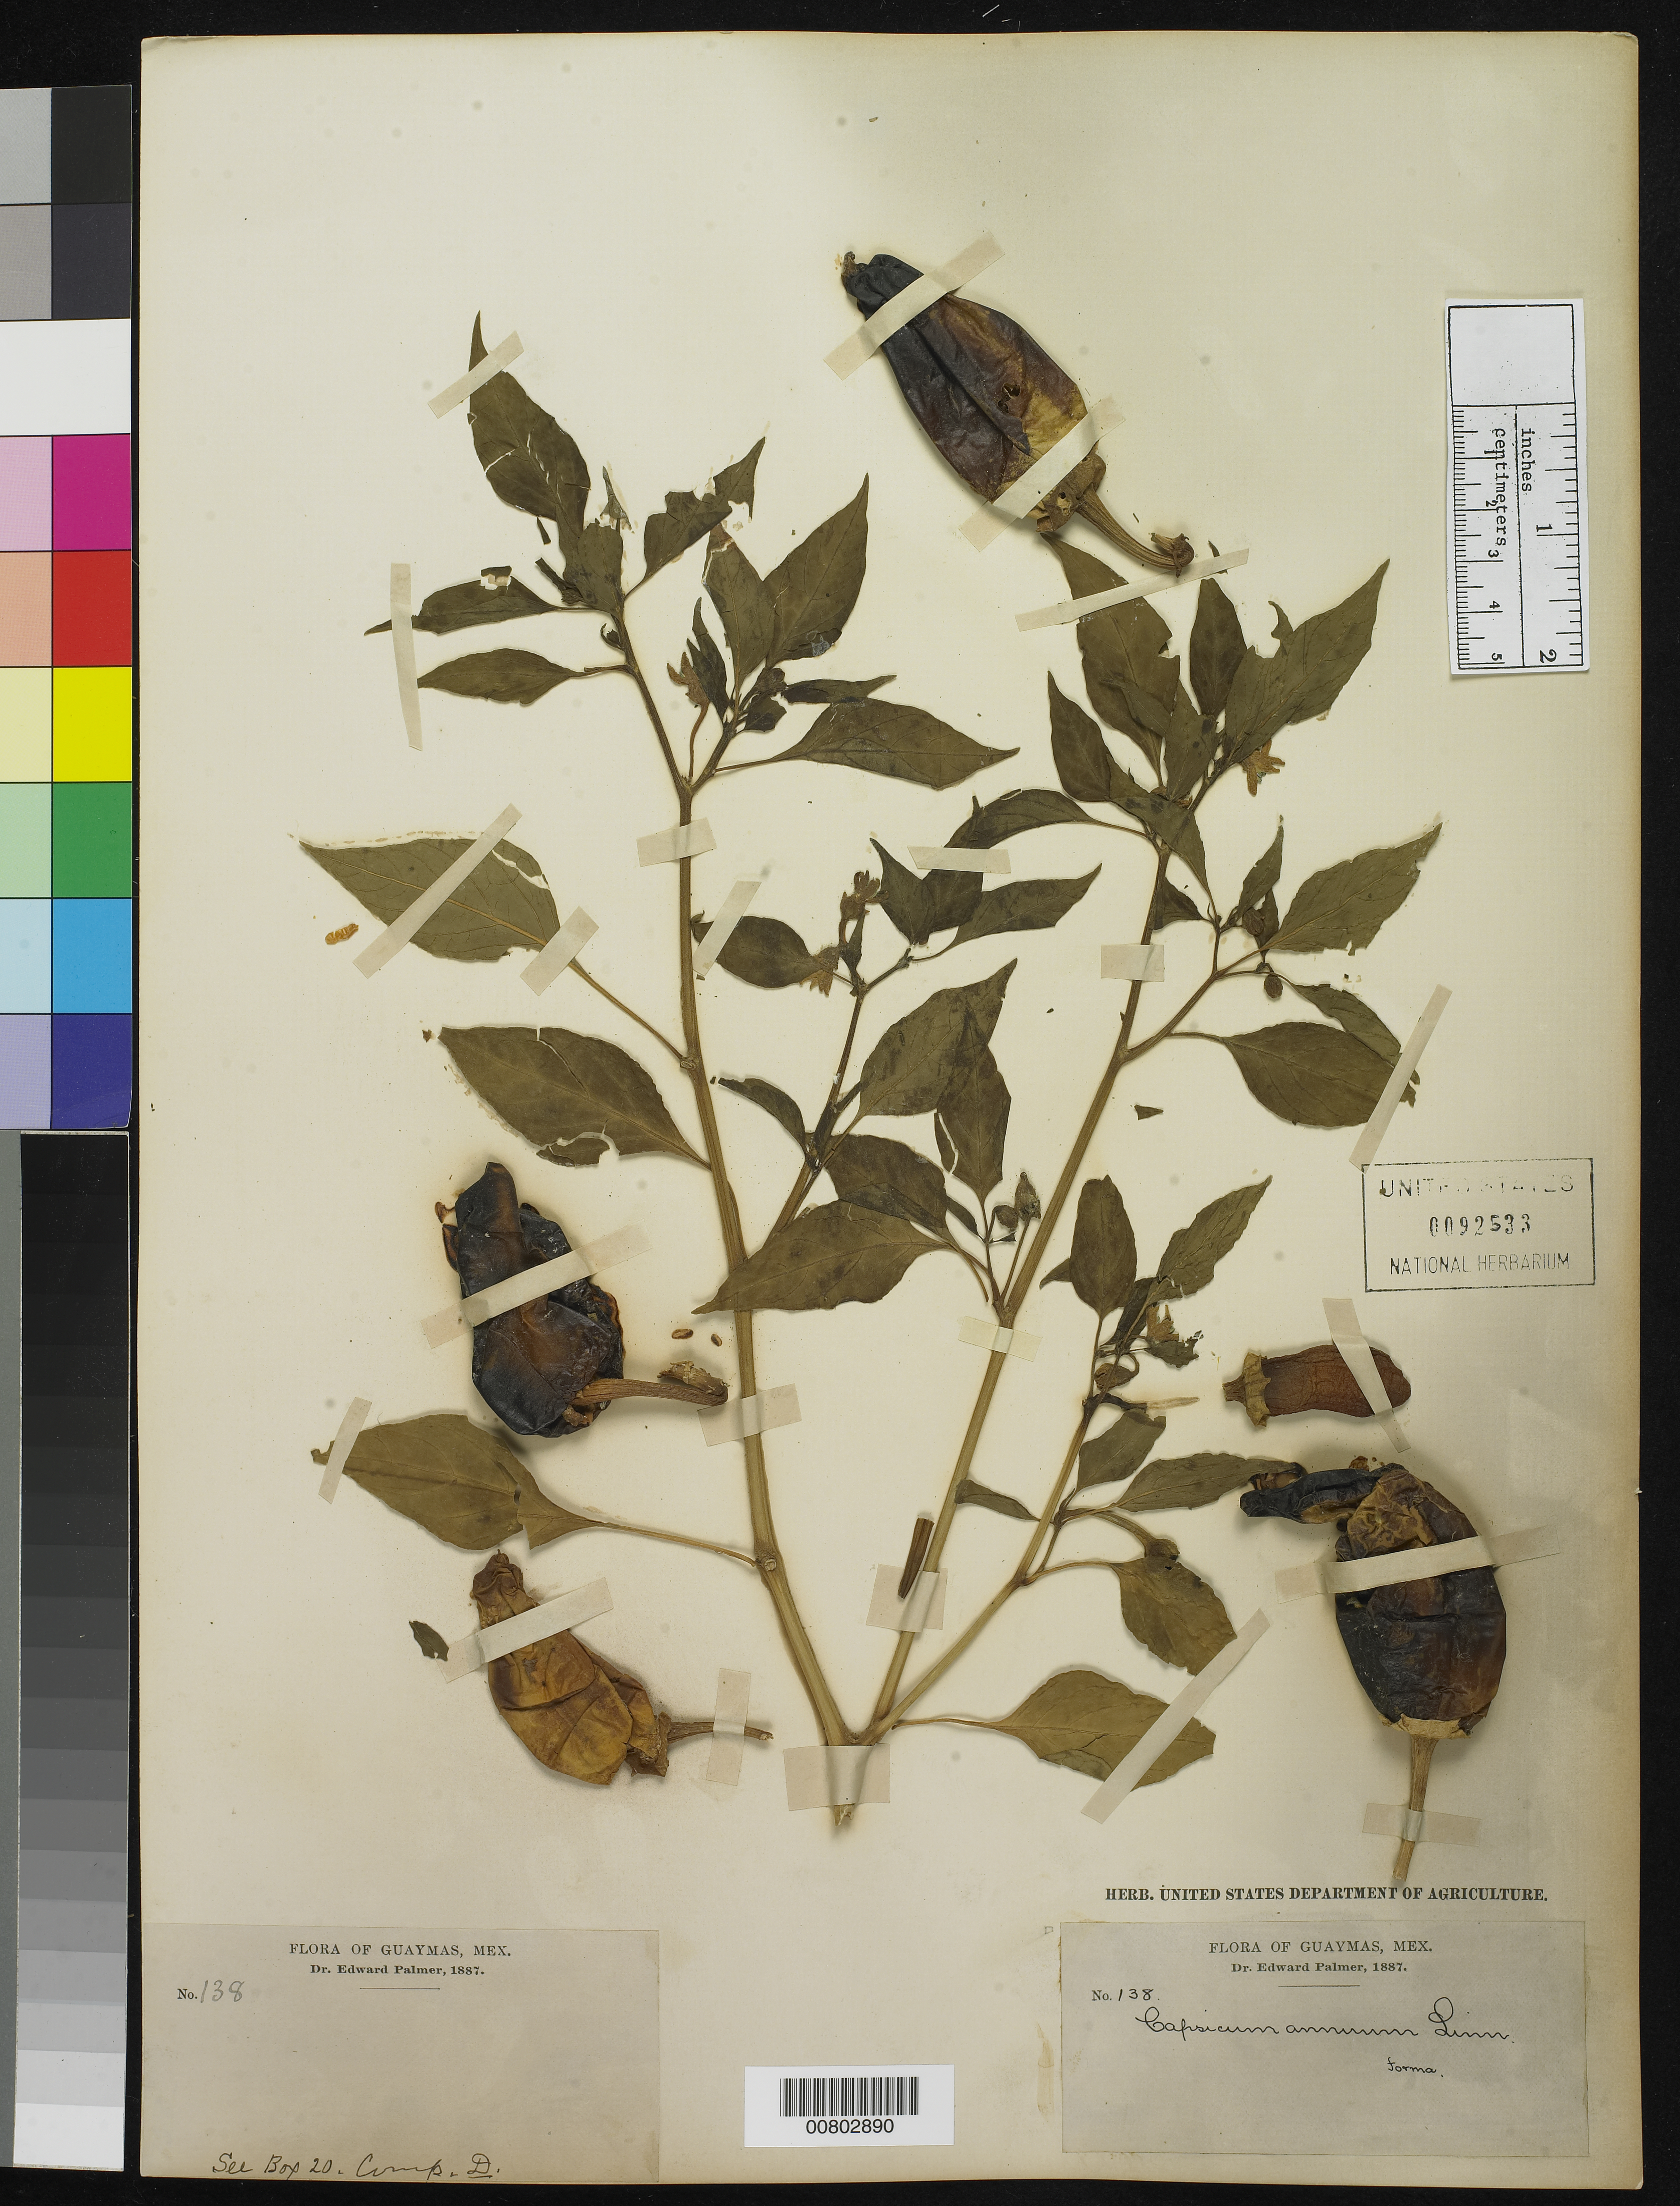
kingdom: Plantae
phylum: Tracheophyta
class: Magnoliopsida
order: Solanales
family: Solanaceae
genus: Capsicum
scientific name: Capsicum annuum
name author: L.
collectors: E. Palmer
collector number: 138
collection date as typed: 1887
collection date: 1887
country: Mexico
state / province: Sonora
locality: Guaymas, Sonora.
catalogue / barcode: US 92533